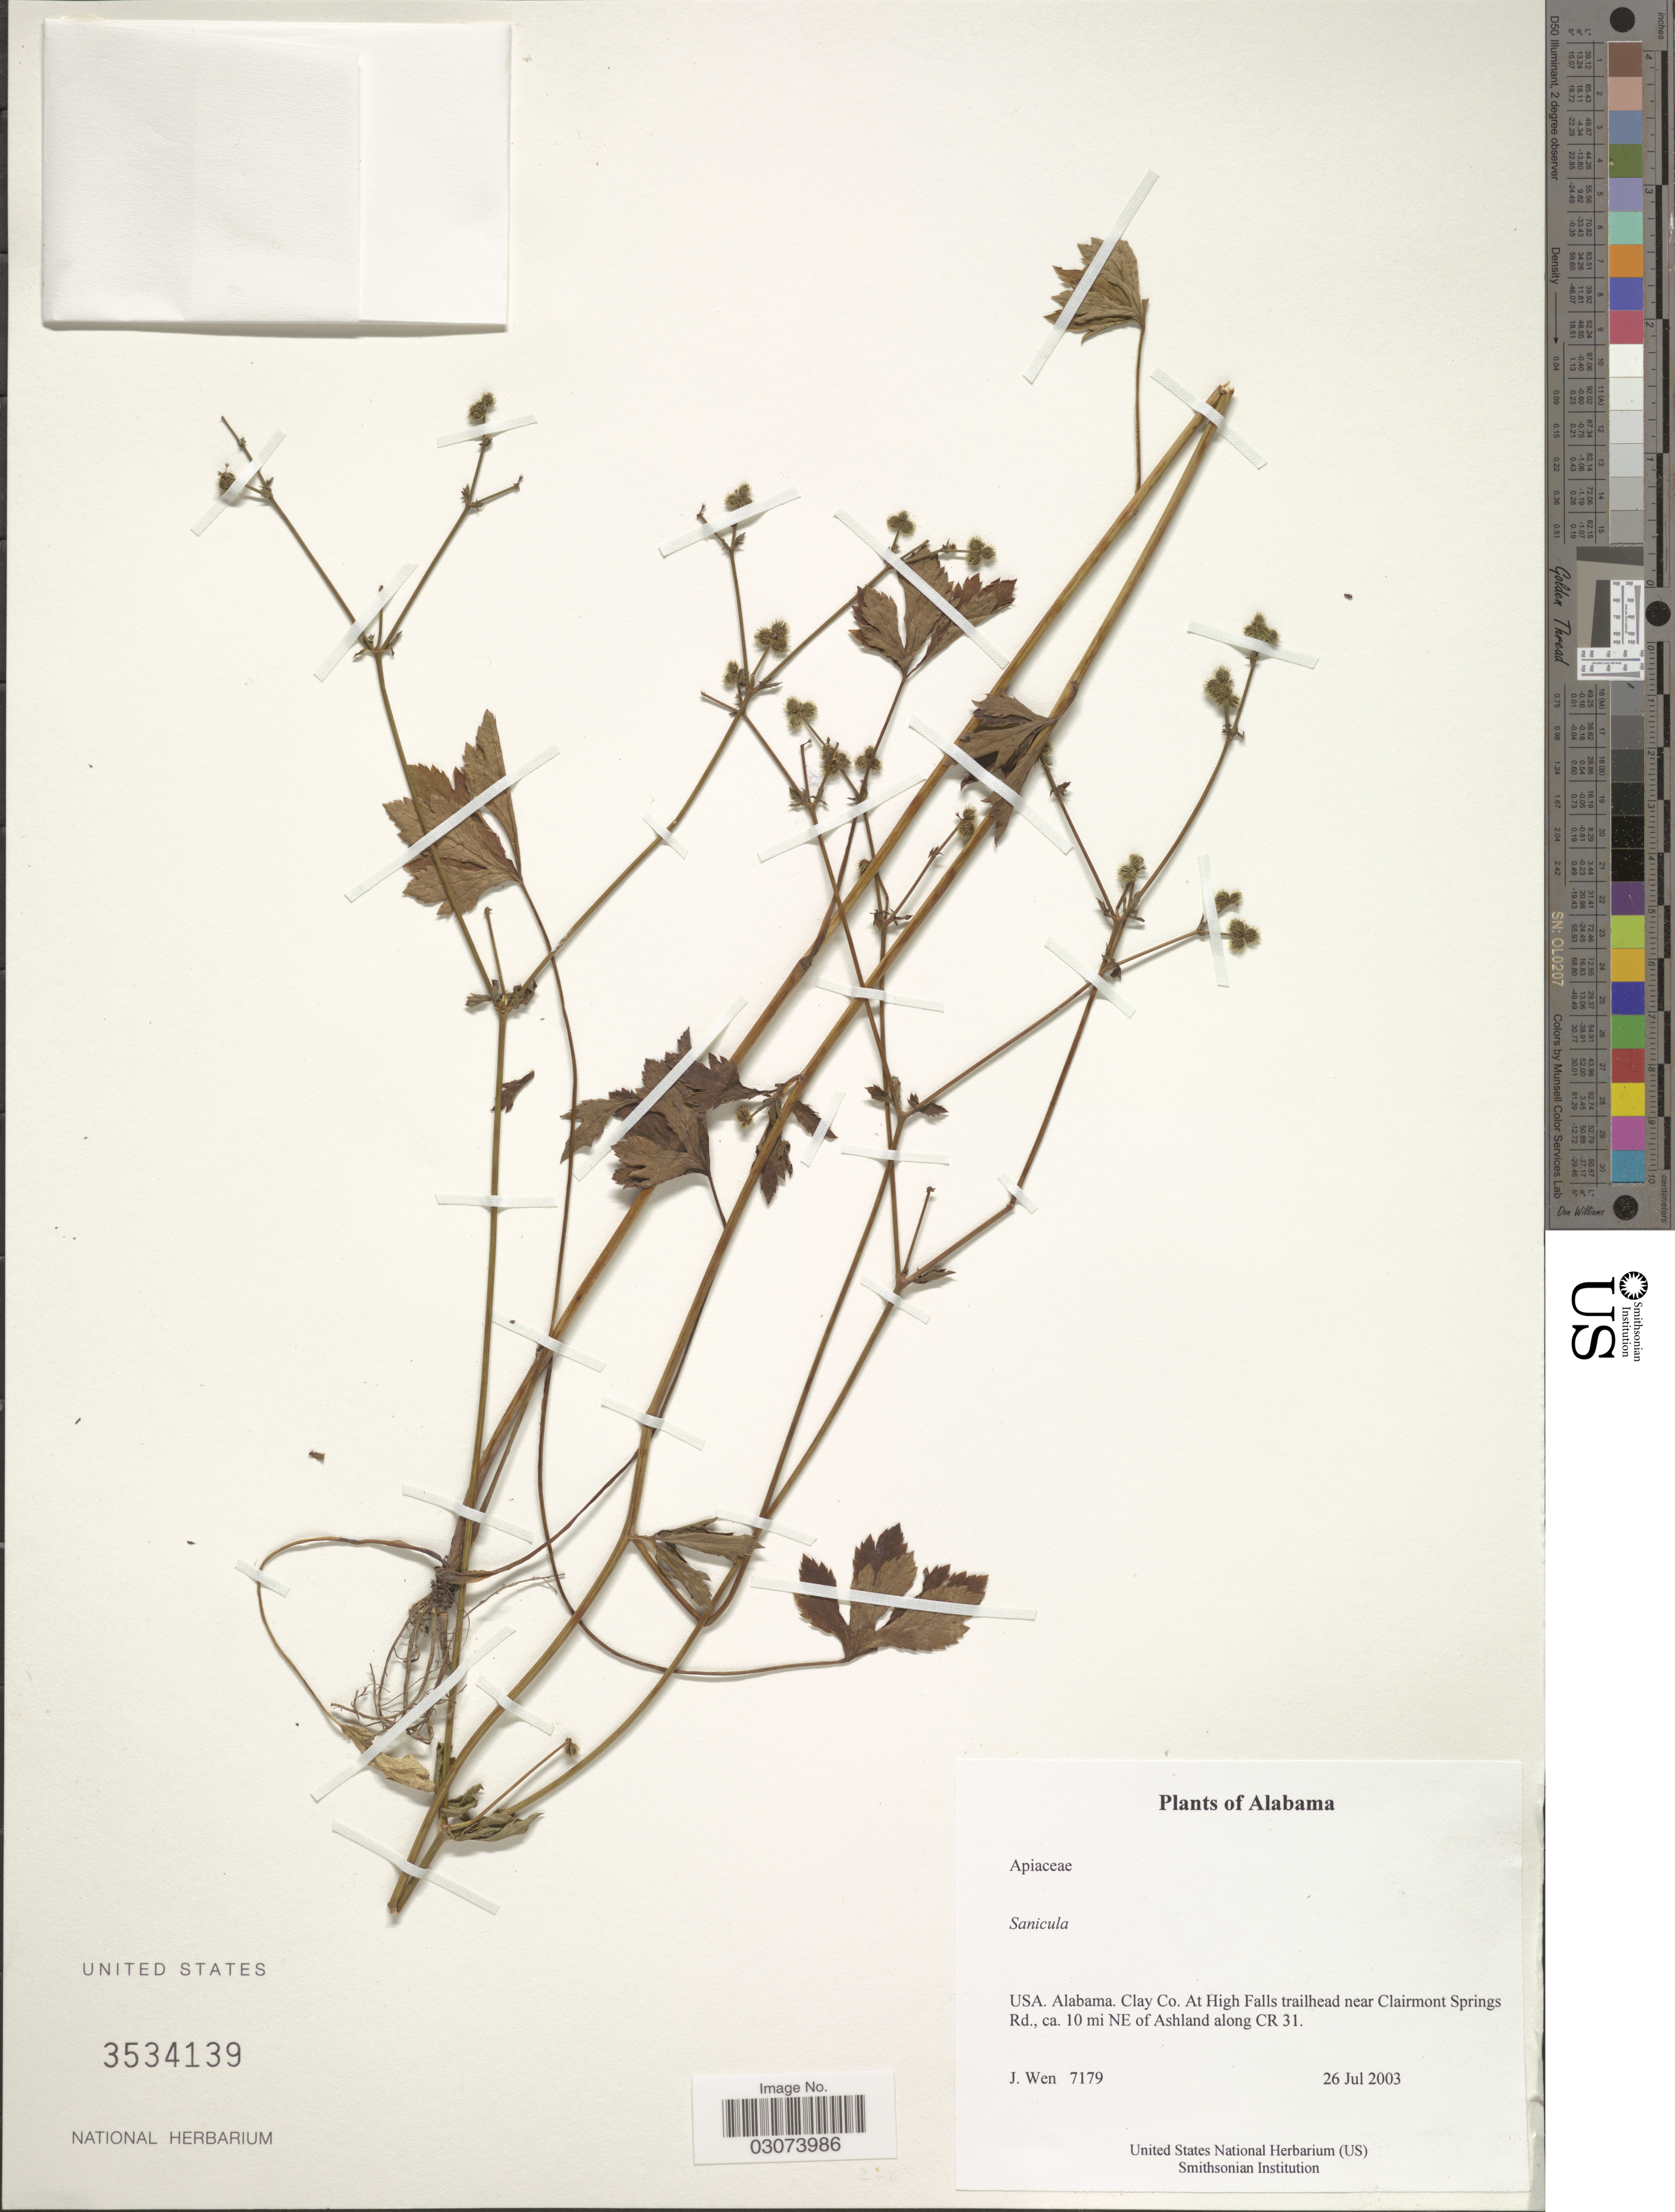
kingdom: Plantae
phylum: Tracheophyta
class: Magnoliopsida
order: Apiales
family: Apiaceae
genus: Sanicula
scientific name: Sanicula sp.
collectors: J. Wen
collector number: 7179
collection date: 2003-07-26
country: United States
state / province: Alabama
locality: Clay Co. At High Falls trailhead near Clairmont Springs Rd., ca. 10 mi NE of Ashland along CR 31.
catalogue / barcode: US 3534139